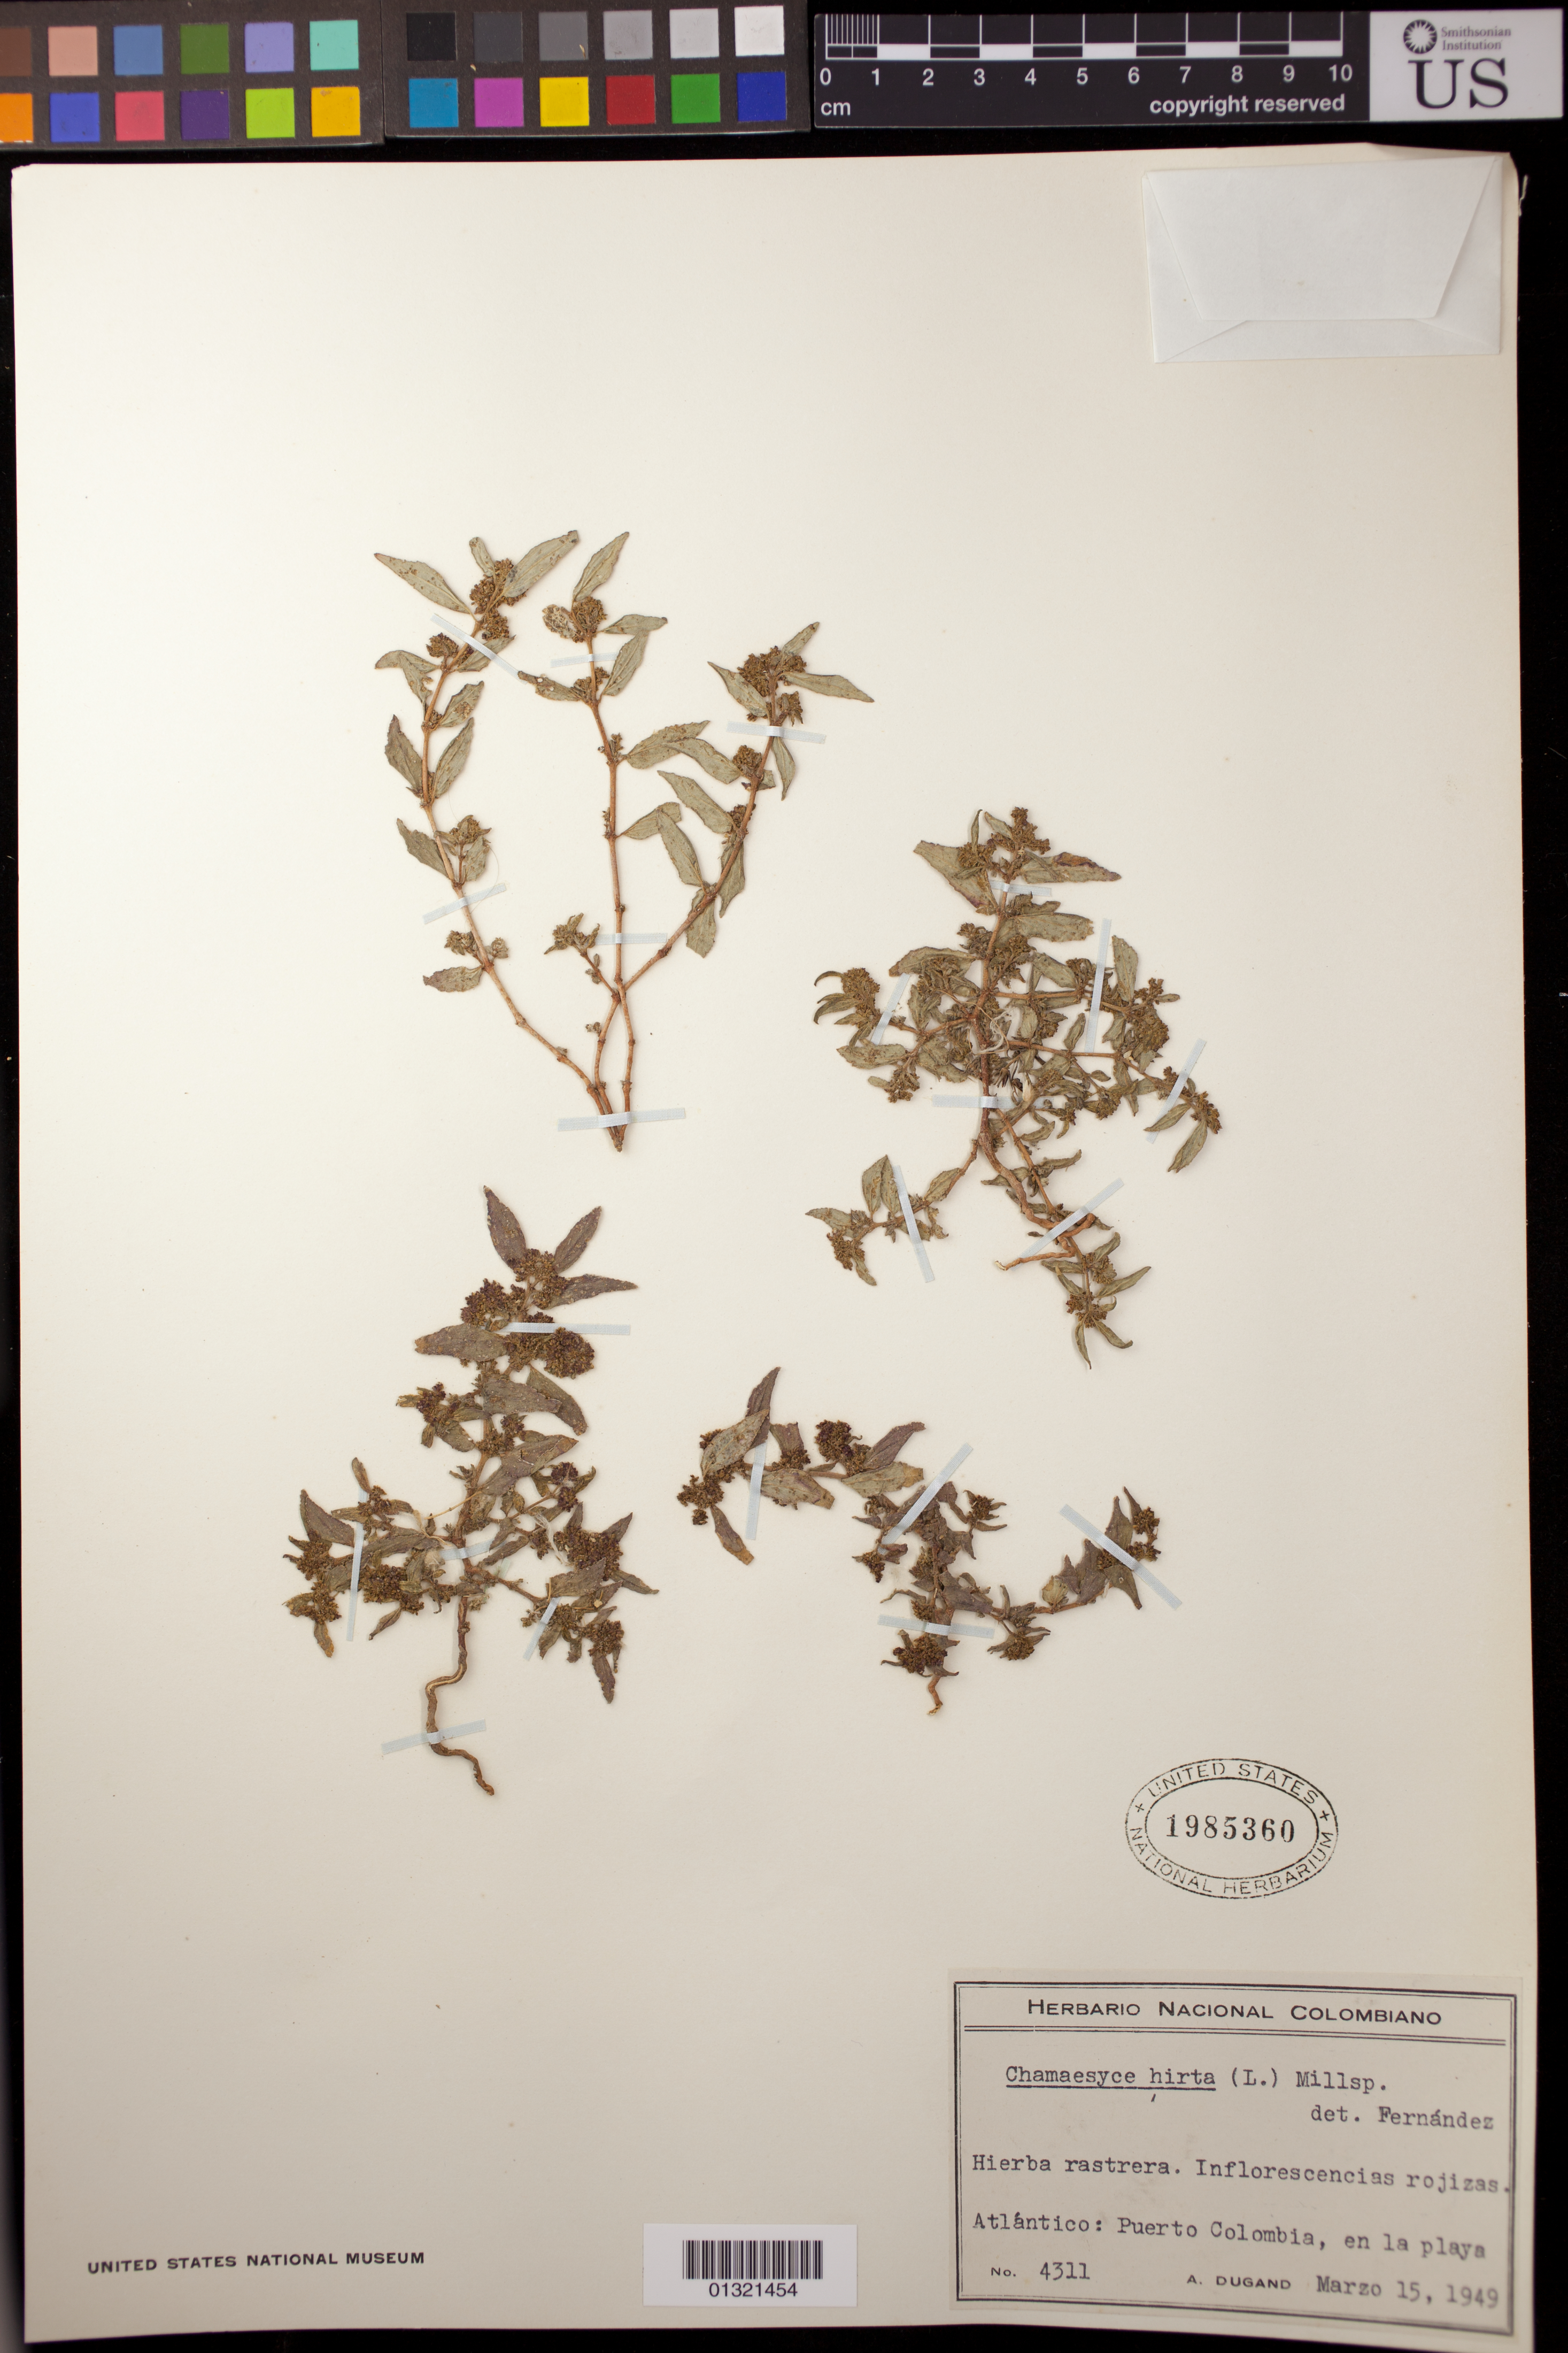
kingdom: Plantae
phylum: Tracheophyta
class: Magnoliopsida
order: Malpighiales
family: Euphorbiaceae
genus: Euphorbia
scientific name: Euphorbia hirta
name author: L.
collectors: A. Dugand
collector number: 4311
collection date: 1949-03-15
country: Colombia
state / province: Atlántico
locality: Puerto Colombia, en la playa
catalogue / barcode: US 1985360